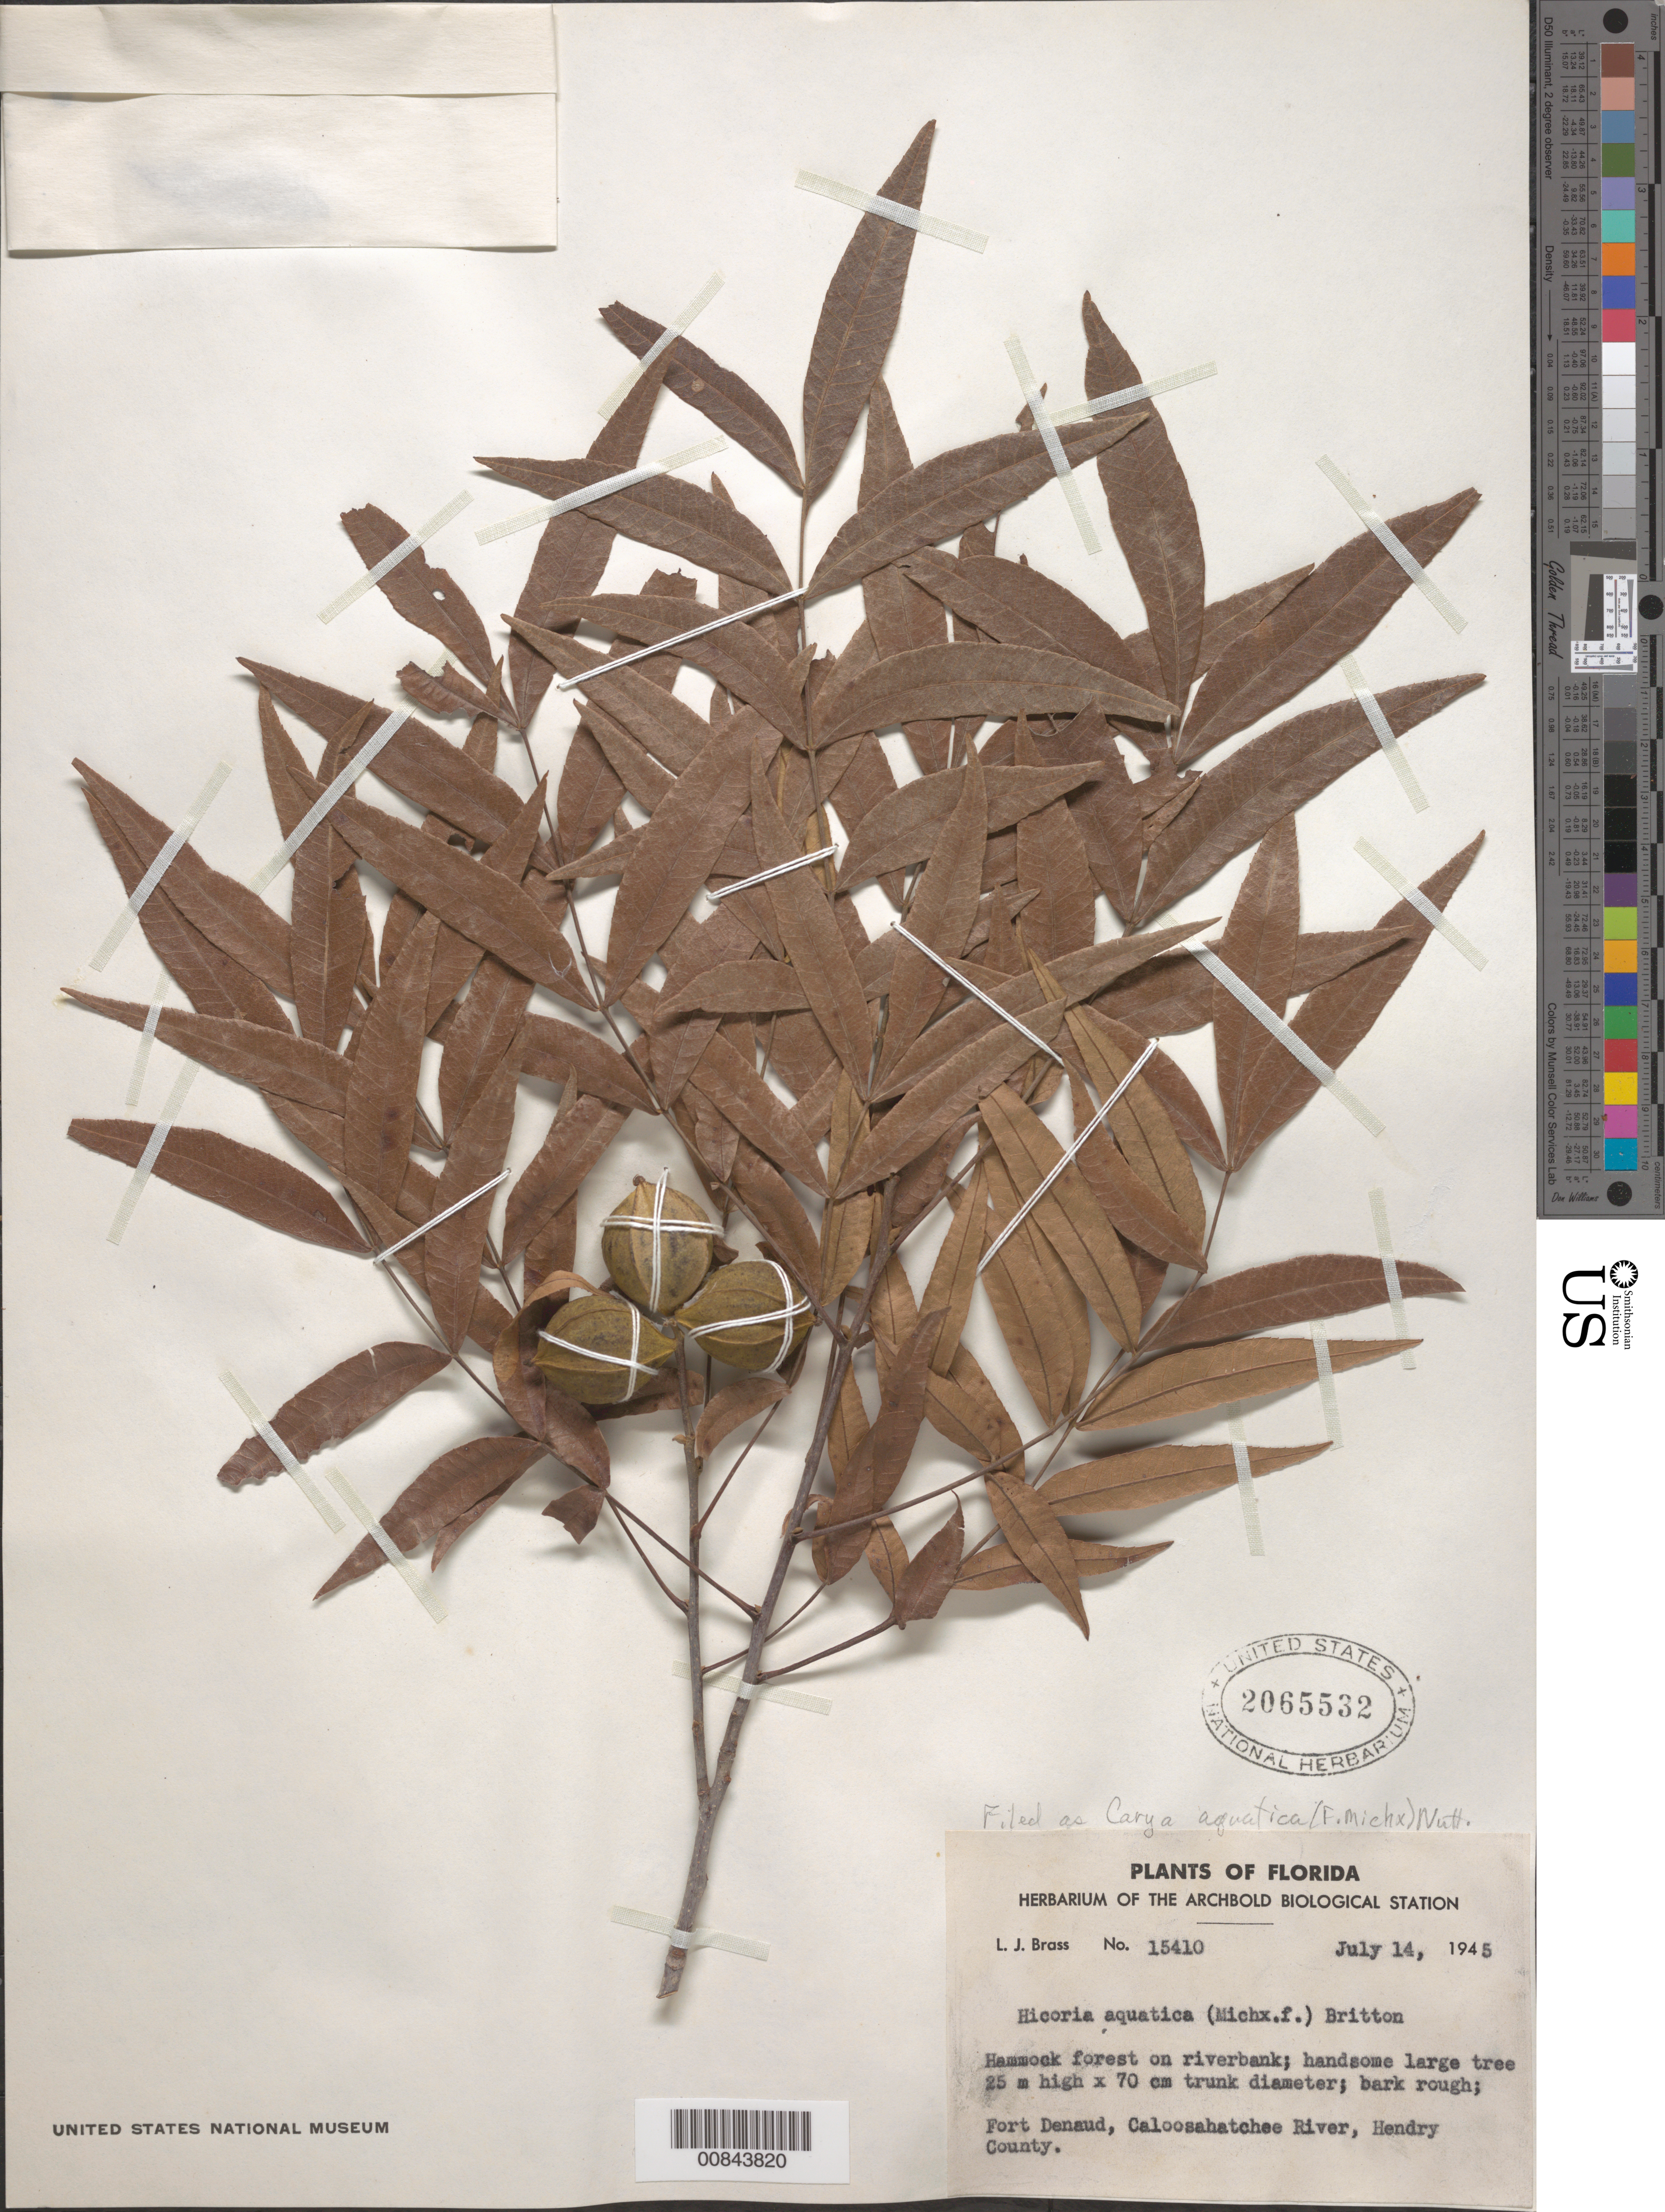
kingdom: Plantae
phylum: Tracheophyta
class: Magnoliopsida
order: Fagales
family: Juglandaceae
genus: Carya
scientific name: Carya aquatica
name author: (F. Michx.) Nutt.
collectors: L. J. Brass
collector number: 15410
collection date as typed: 14 Jul 1845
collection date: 1845-07-14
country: United States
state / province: Florida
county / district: Hendry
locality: Fort Denaud, Caloosahatchee River.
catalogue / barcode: US 2065532